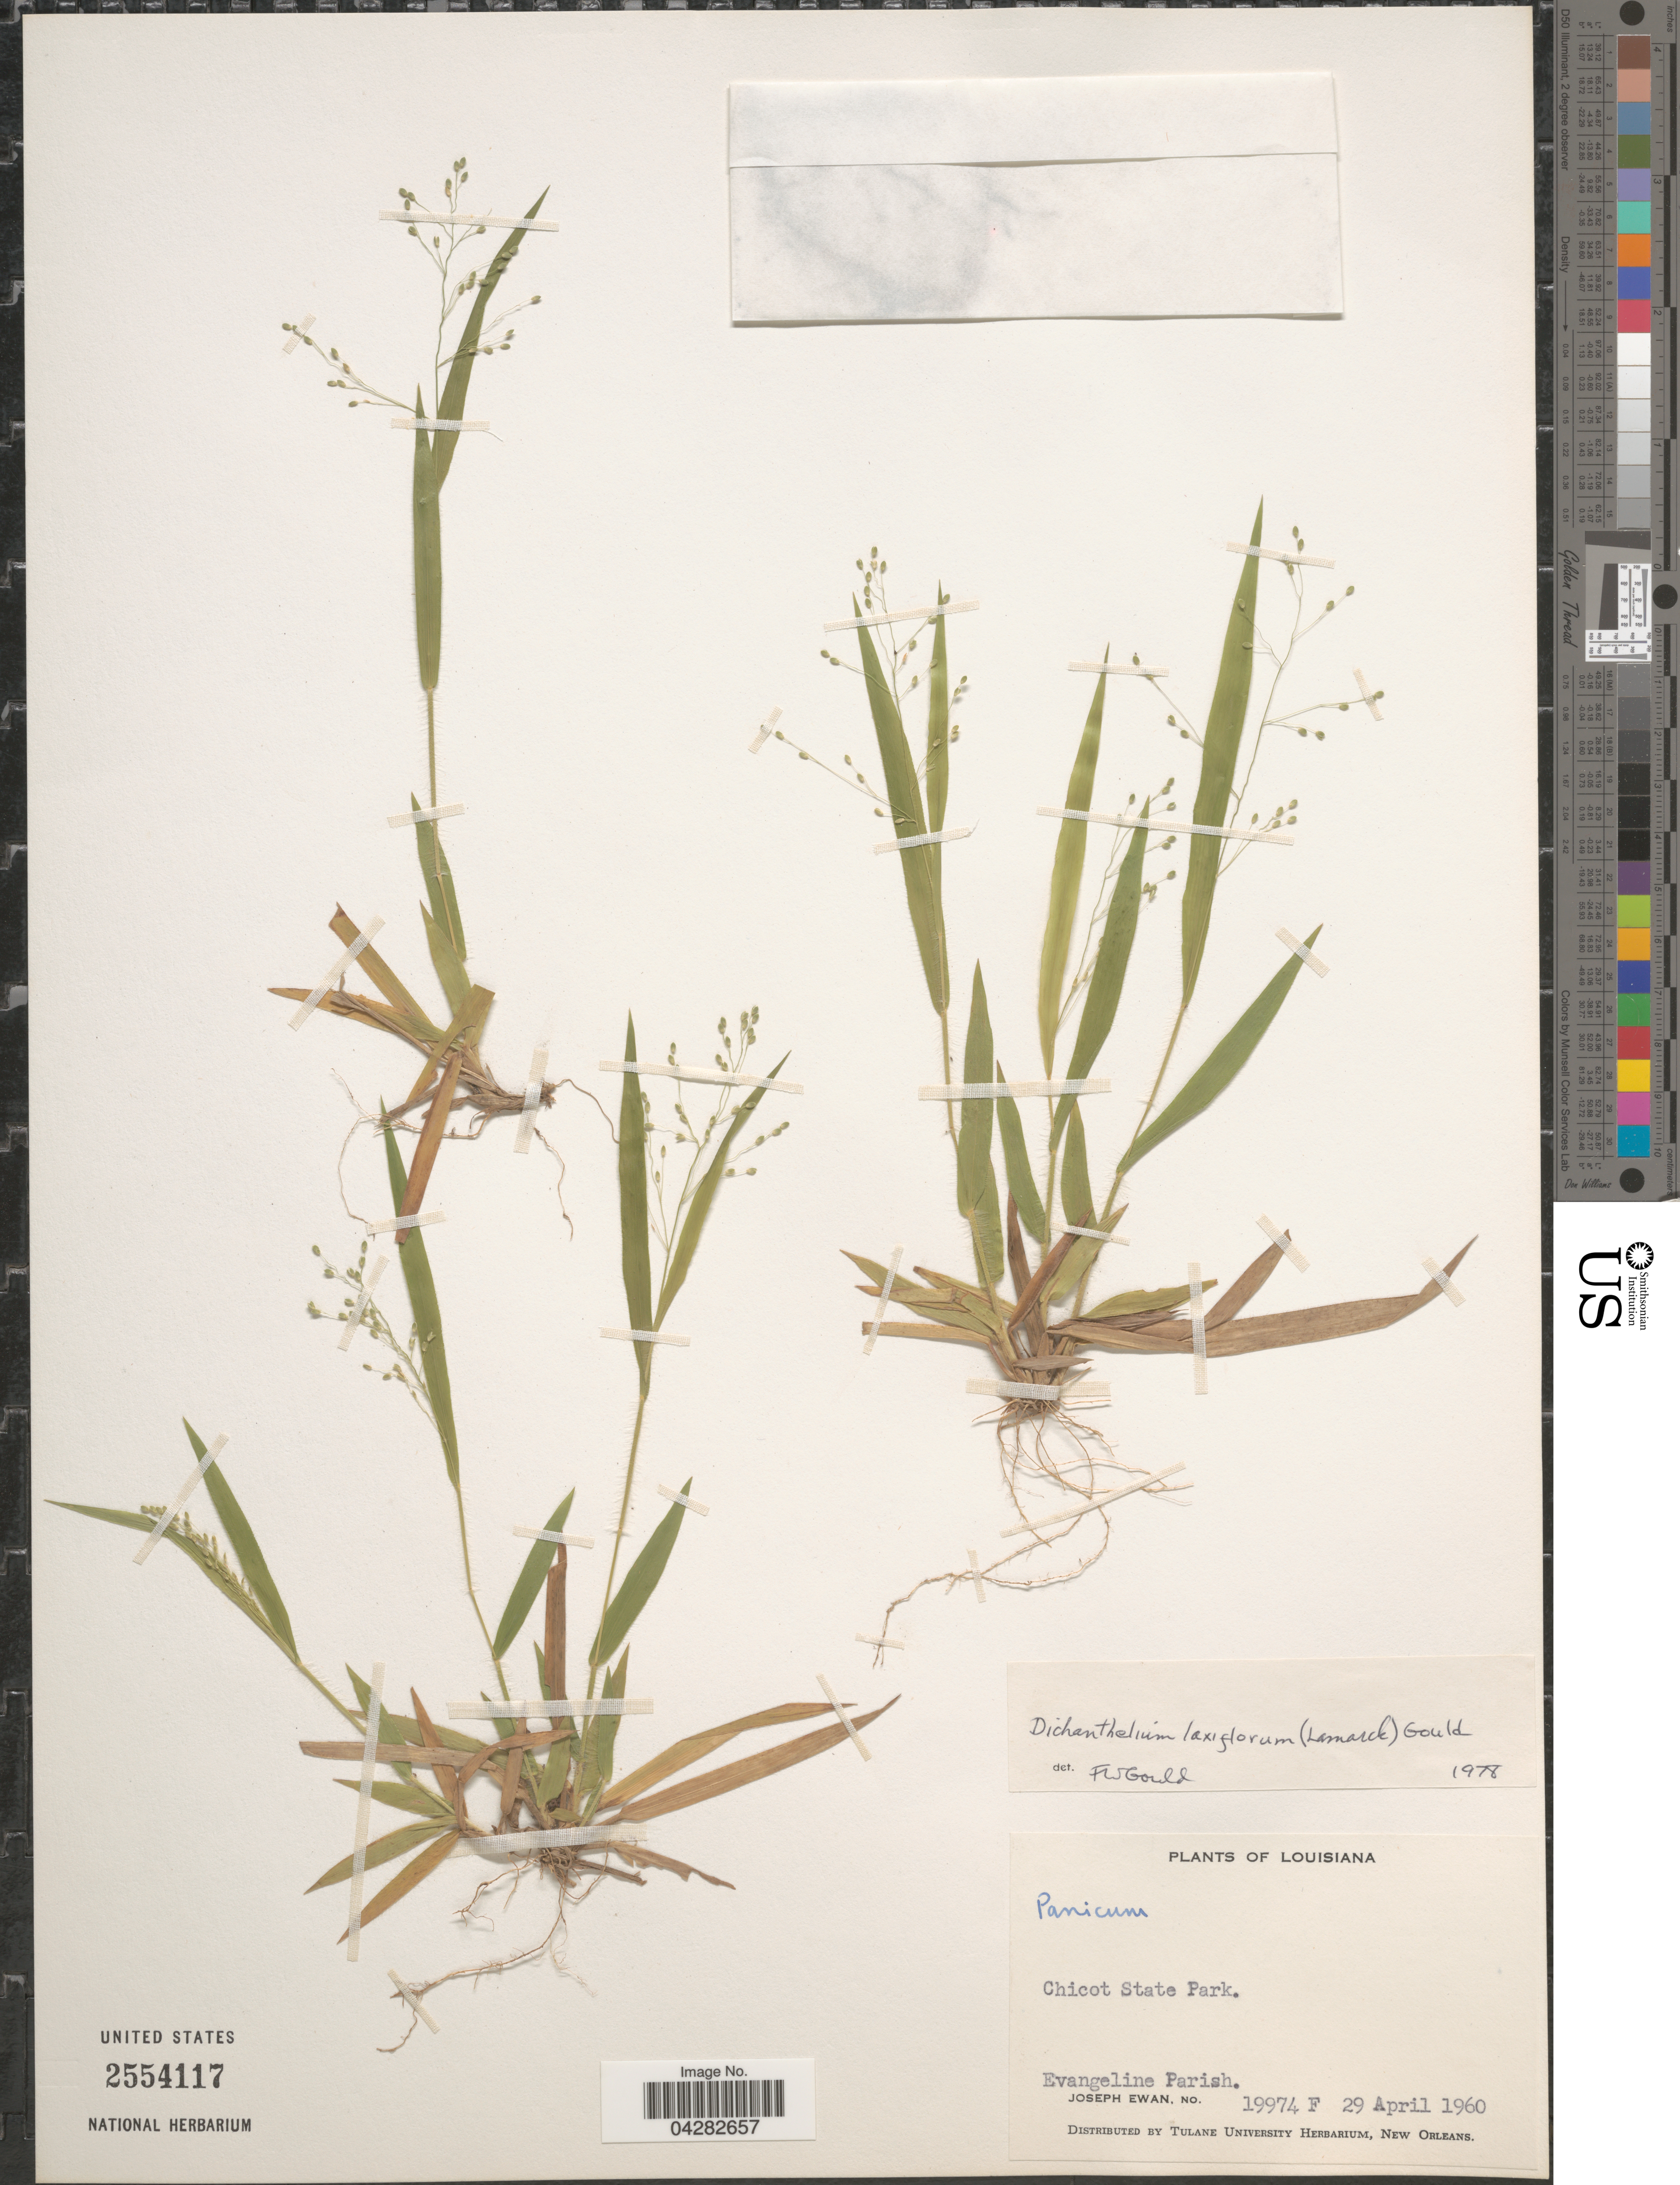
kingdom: Plantae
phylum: Tracheophyta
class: Liliopsida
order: Poales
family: Poaceae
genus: Dichanthelium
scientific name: Dichanthelium laxiflorum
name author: (Lam.) Gould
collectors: J. A. Ewan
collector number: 19974F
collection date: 1960-04-29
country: United States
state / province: Louisiana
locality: Chicot State Park. Evangeline Parish.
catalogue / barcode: US 2554117